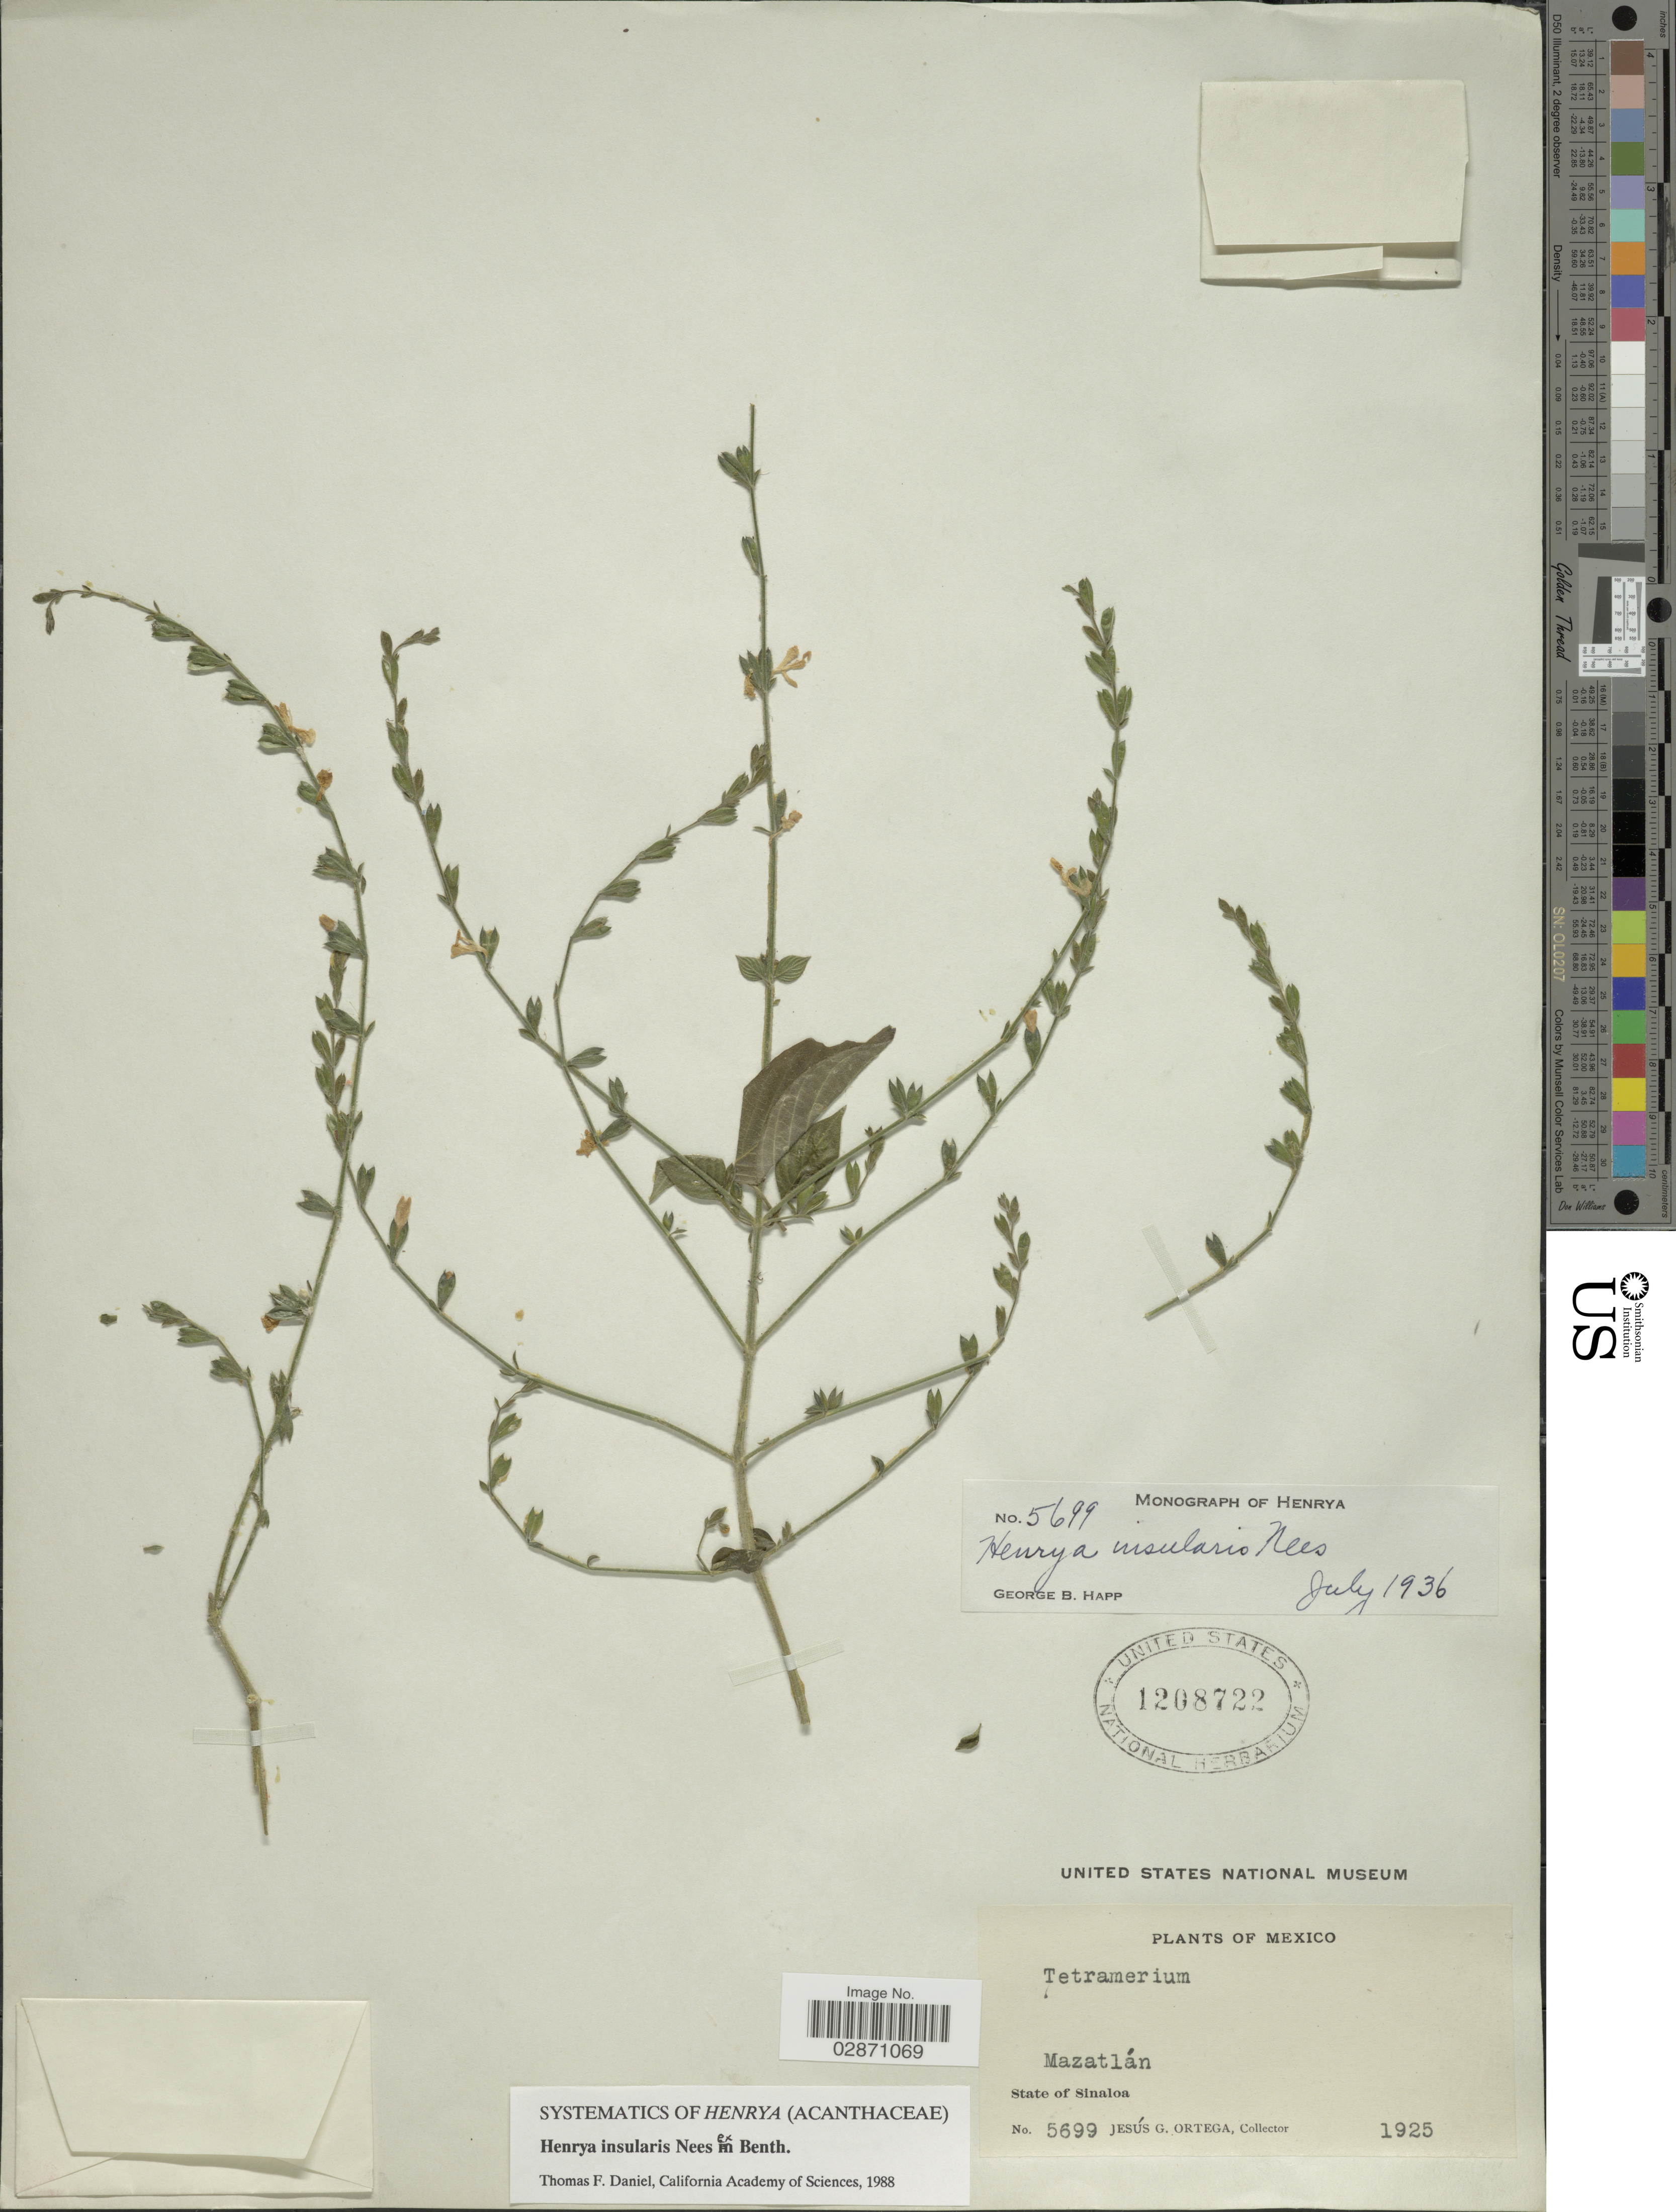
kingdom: Plantae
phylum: Tracheophyta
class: Magnoliopsida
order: Lamiales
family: Acanthaceae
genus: Henrya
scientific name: Henrya insularis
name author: Nees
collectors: J. Ortega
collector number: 5699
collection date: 1925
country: Mexico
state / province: Sinaloa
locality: Mazatlán.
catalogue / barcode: US 1208722